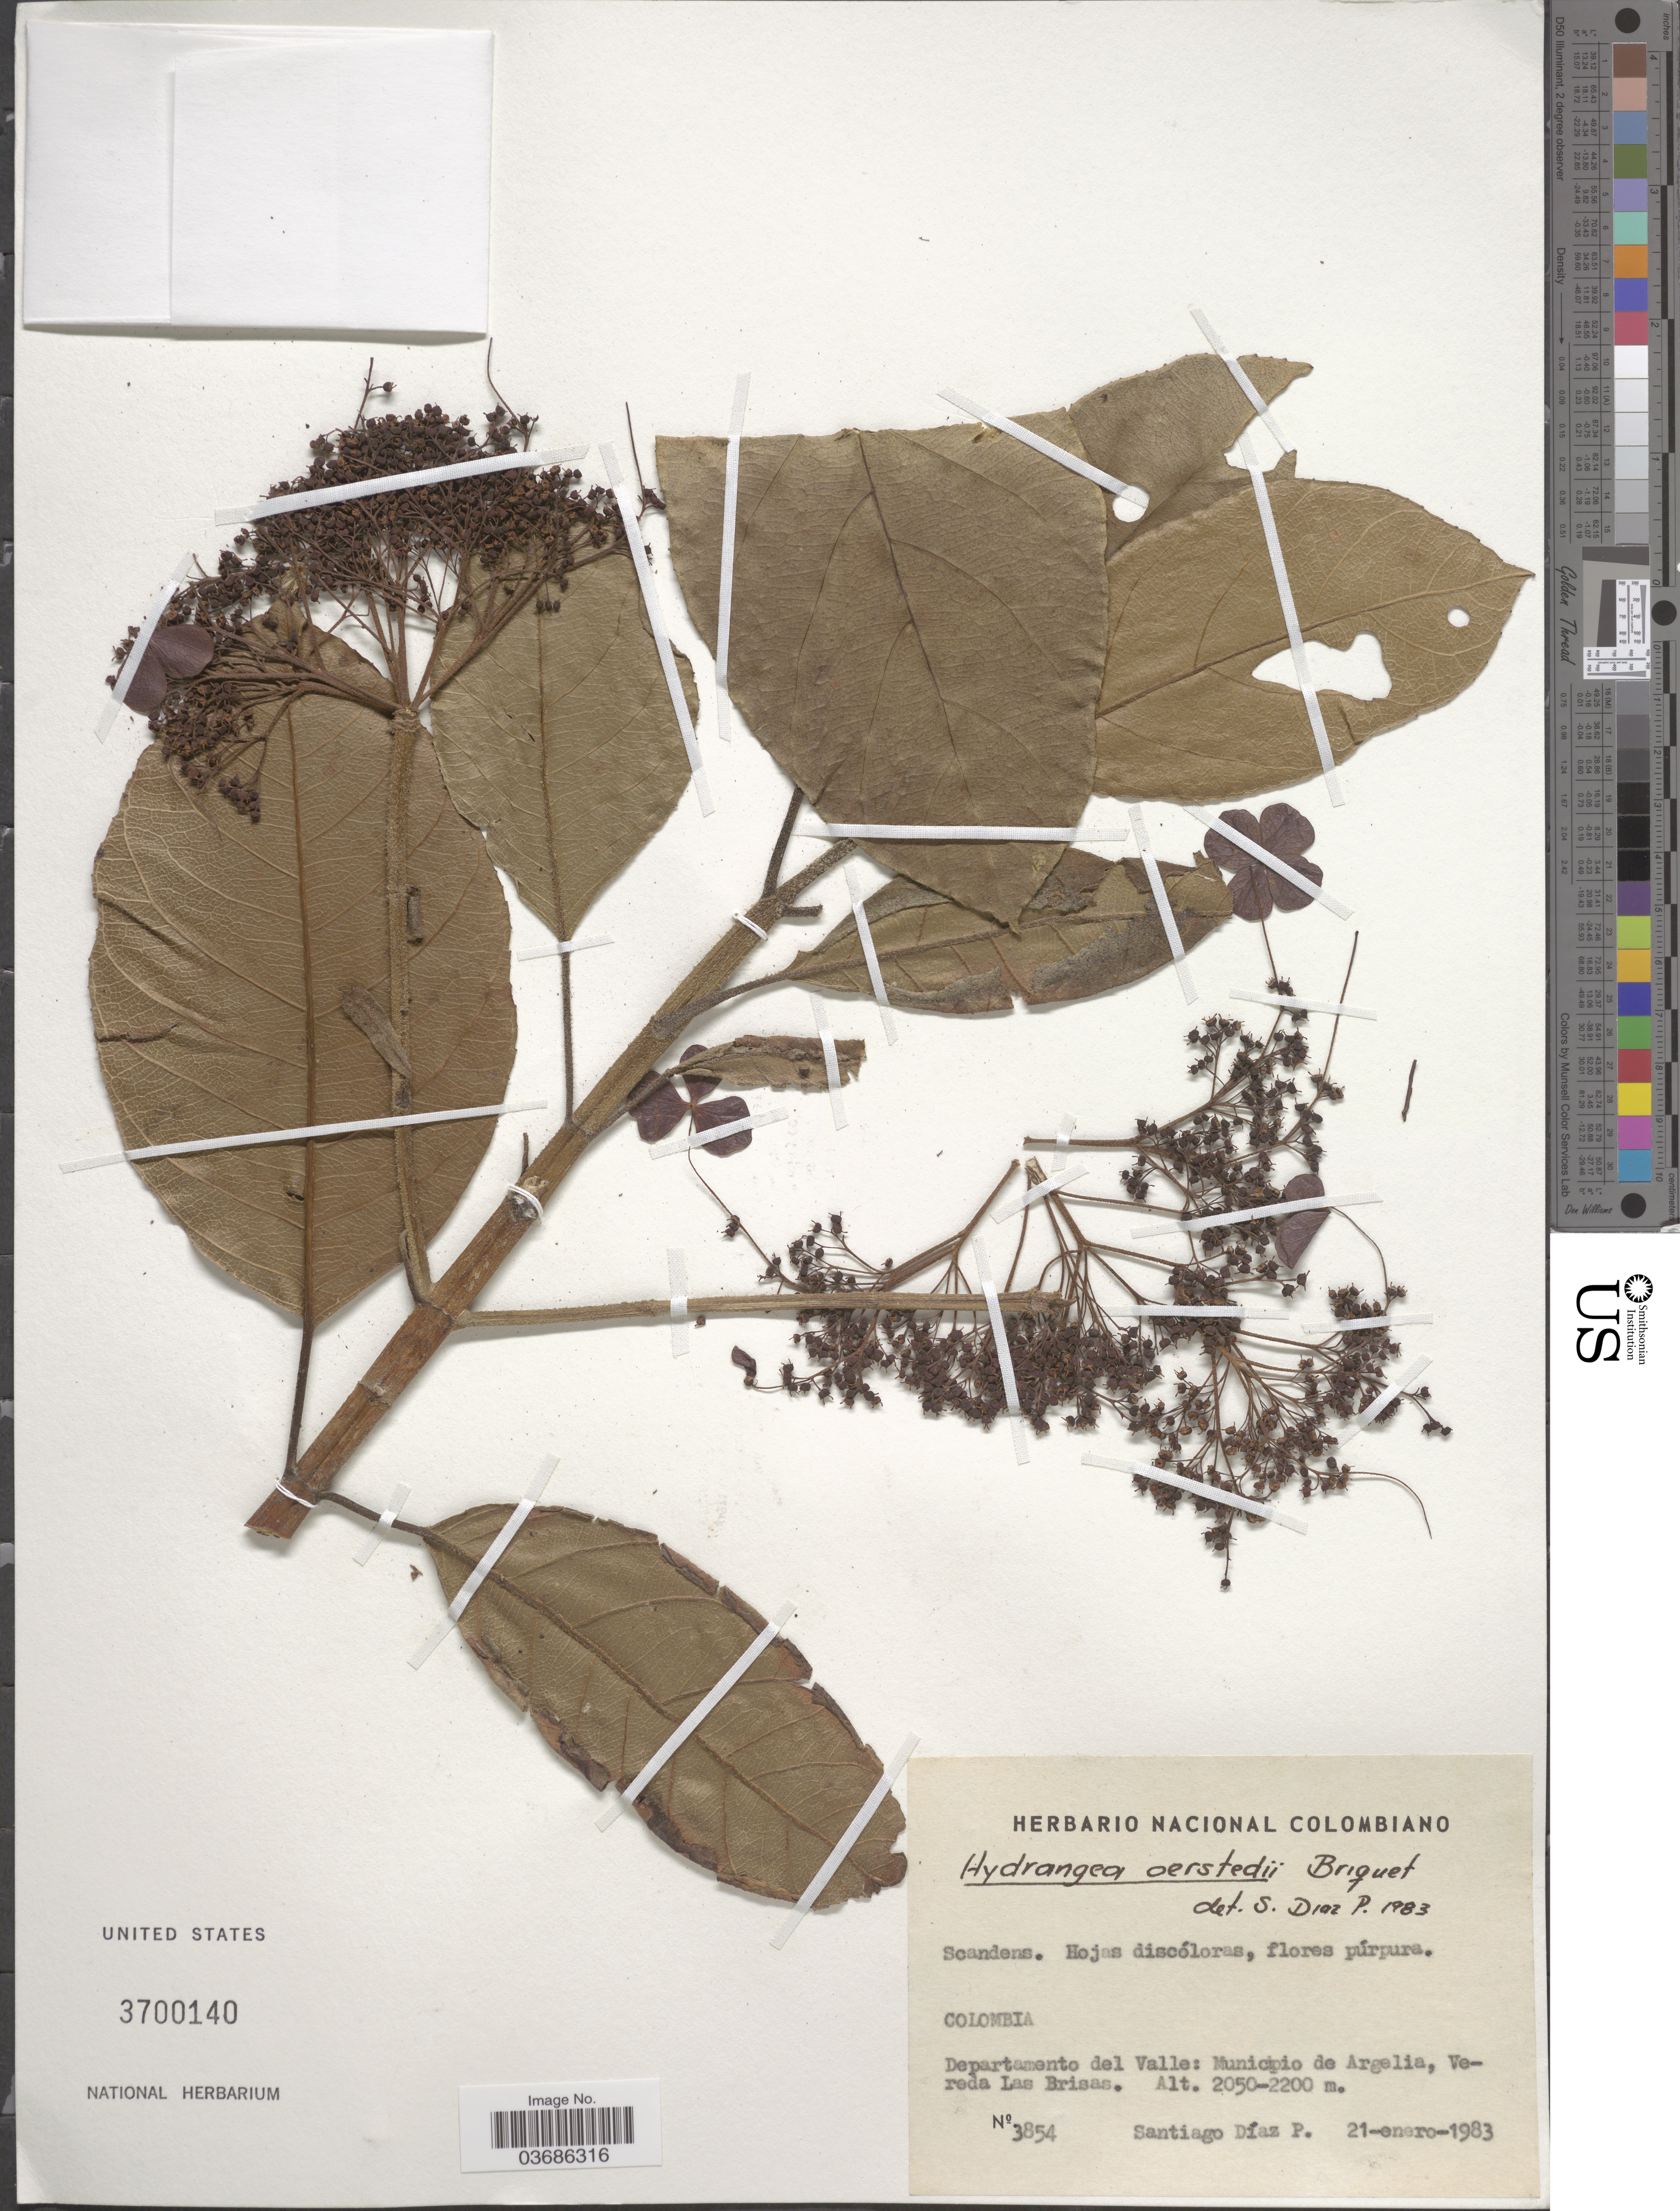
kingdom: Plantae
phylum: Tracheophyta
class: Magnoliopsida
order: Cornales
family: Hydrangeaceae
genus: Hydrangea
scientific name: Hydrangea oerstedii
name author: Briq.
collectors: S. Diaz P.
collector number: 3854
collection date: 1983-01-21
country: Colombia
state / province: Valle del Cauca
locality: Departamento del Valle: Municipio de Argelia, Vereda Las Brisas.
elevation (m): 2050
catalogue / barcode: US 3700140